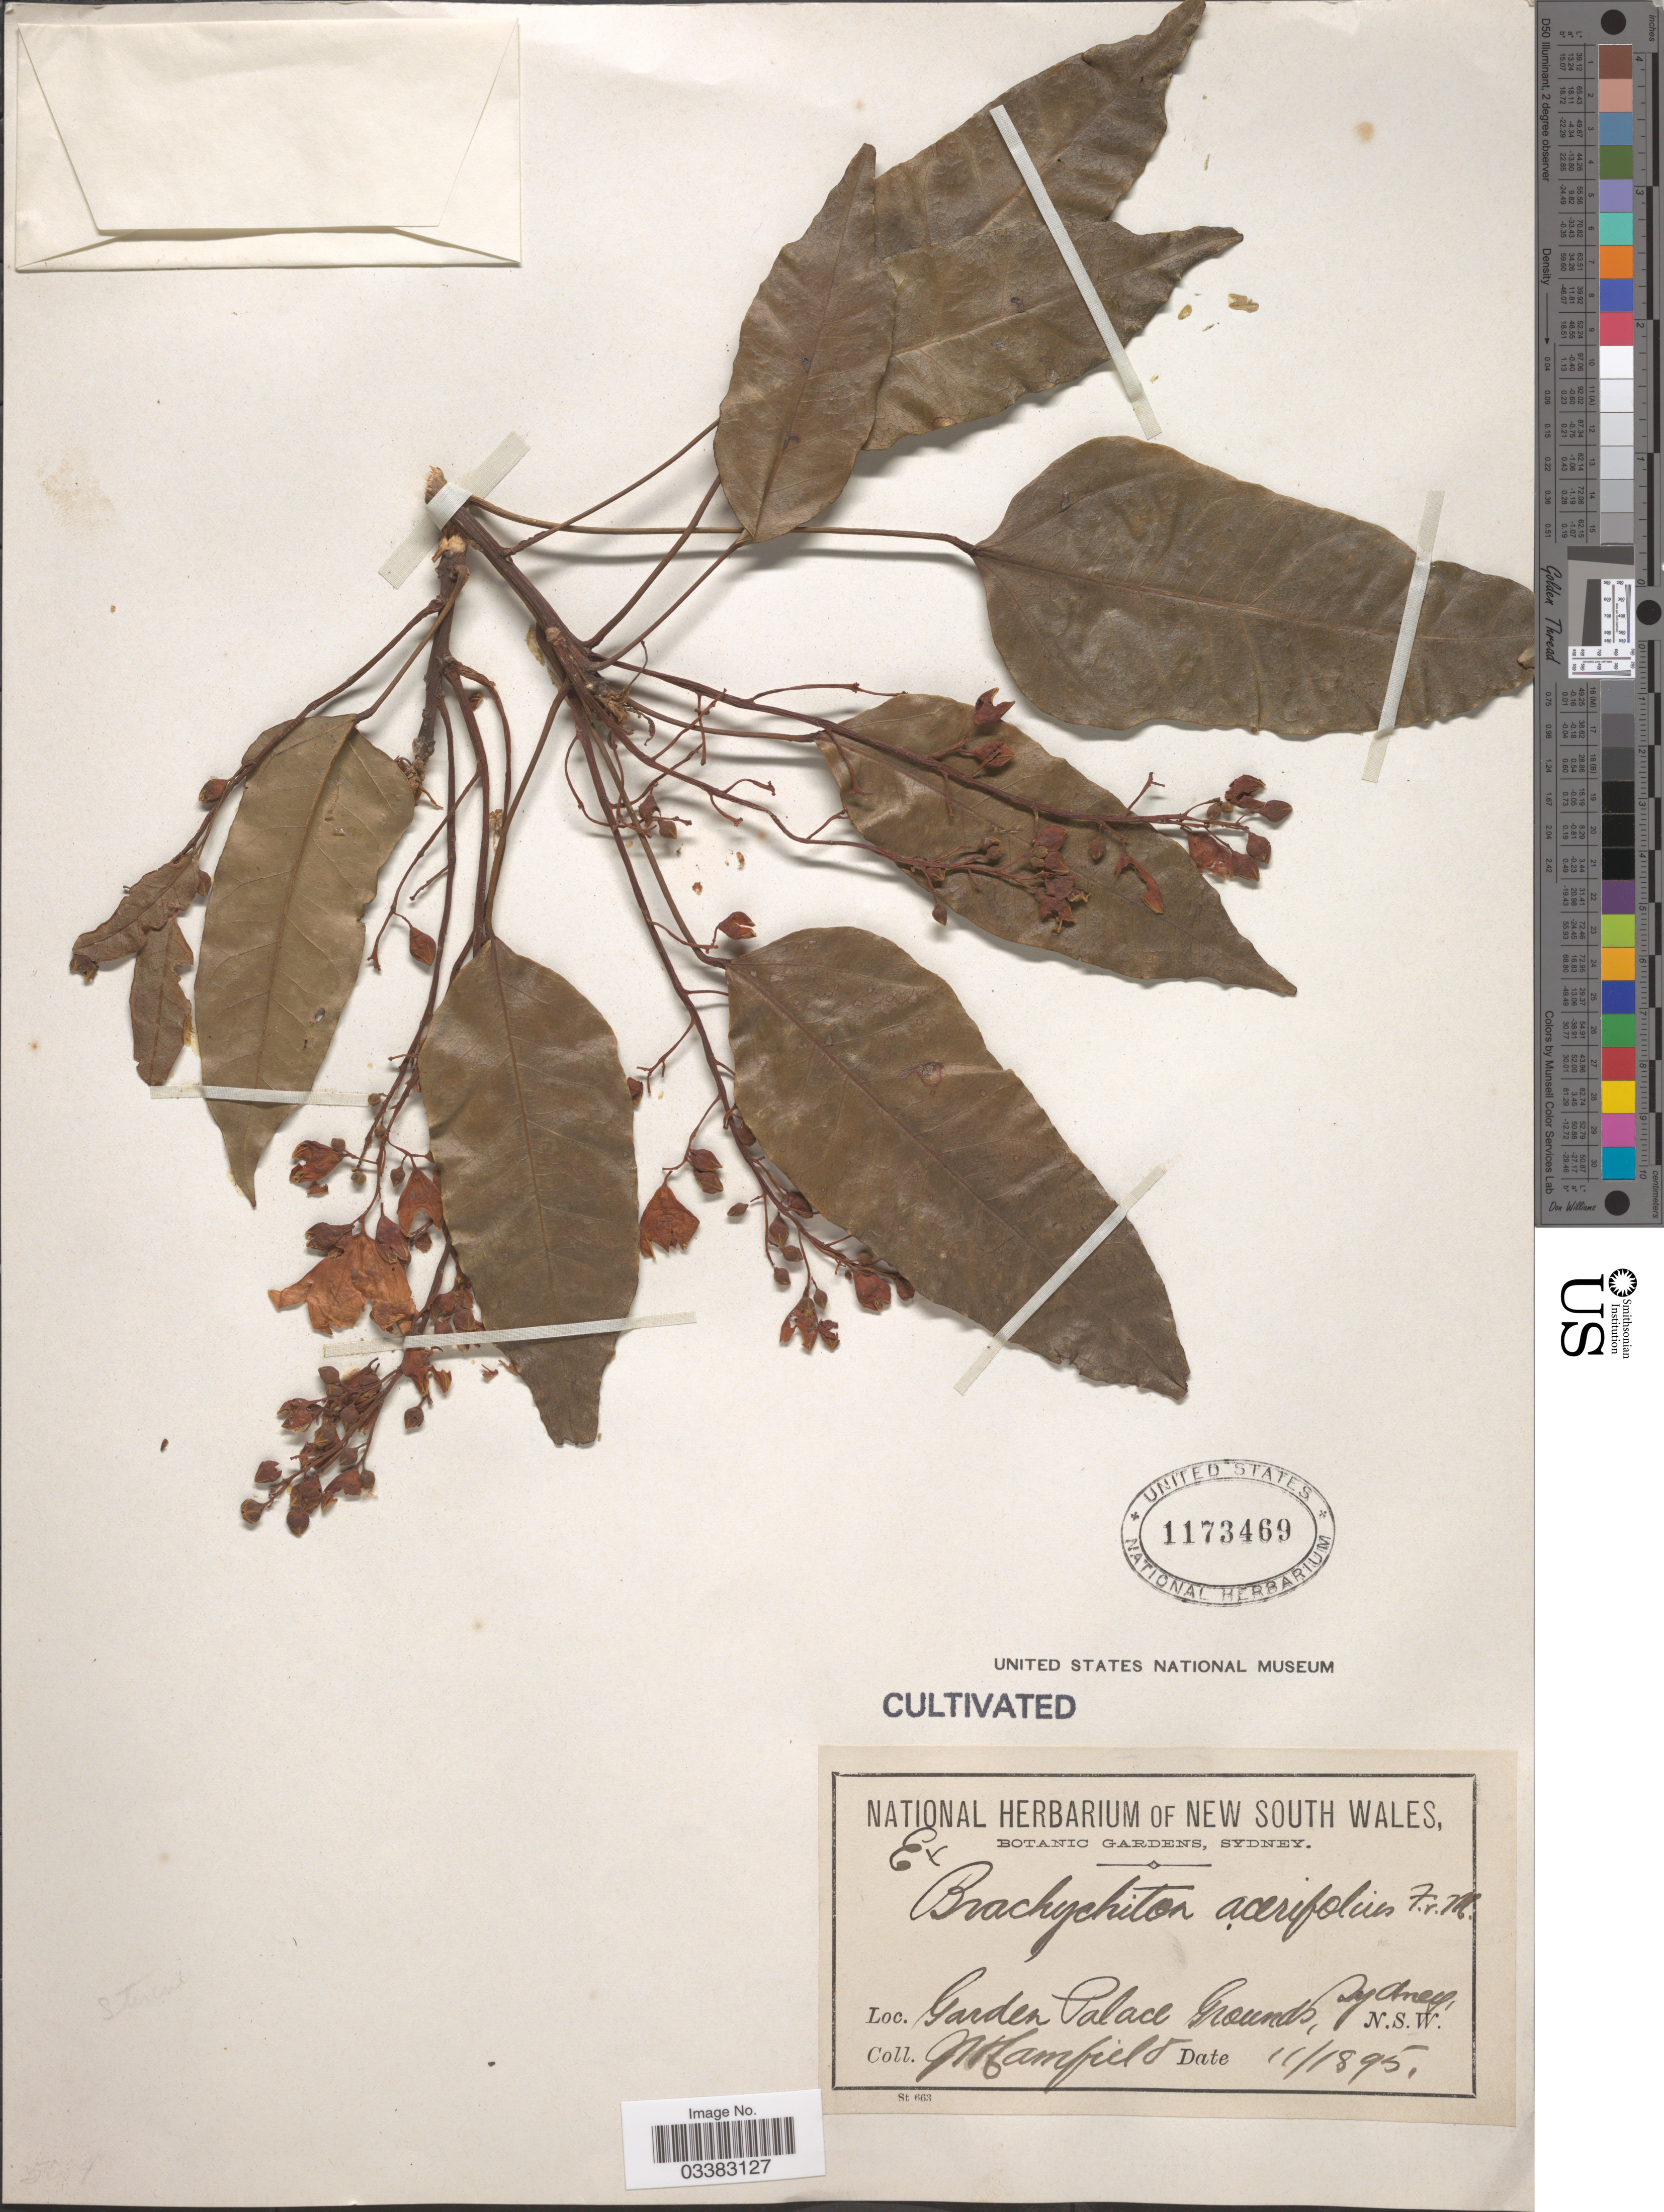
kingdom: Plantae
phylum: Tracheophyta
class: Magnoliopsida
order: Malvales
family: Malvaceae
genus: Brachychiton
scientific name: Brachychiton acerifolius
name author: (A. Cunn. ex G. Don) F. Muell.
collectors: J. Camfield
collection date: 1895-11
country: Australia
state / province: New South Wales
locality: Garden Palace Grounds, Sydney.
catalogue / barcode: US 1173469